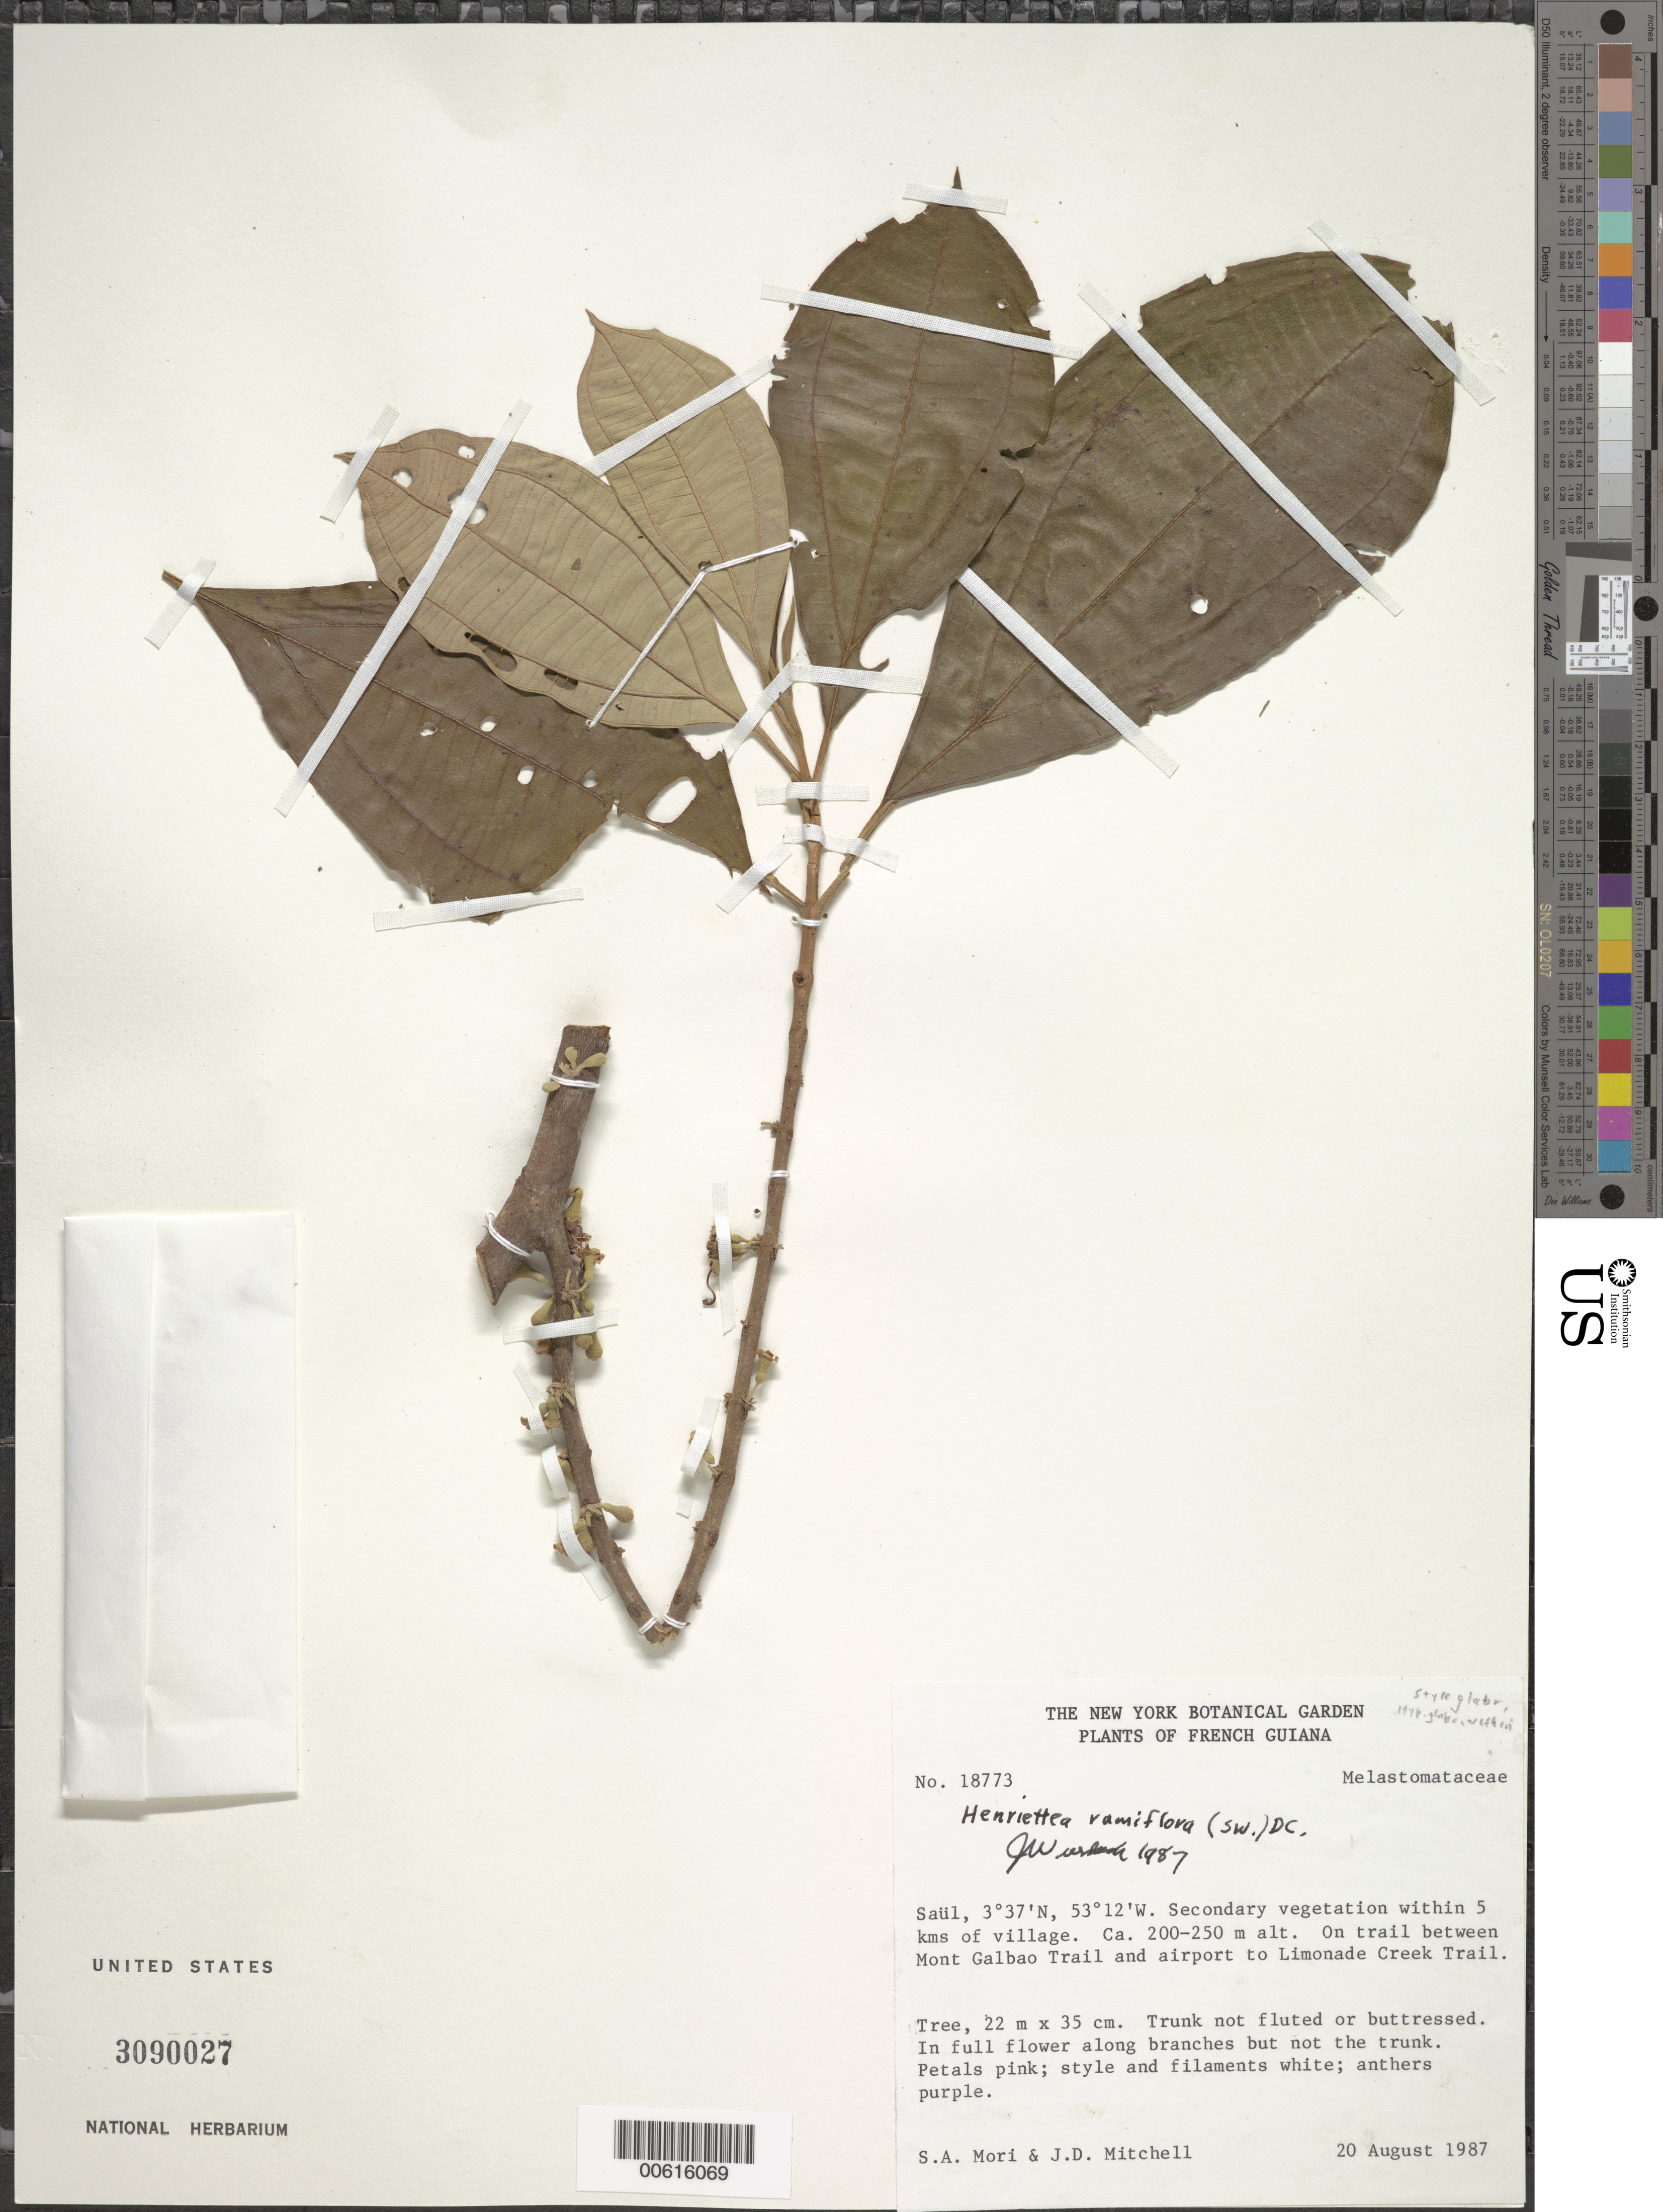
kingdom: Plantae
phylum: Tracheophyta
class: Magnoliopsida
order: Myrtales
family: Melastomataceae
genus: Henriettea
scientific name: Henriettea ramiflora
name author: (Sw.) DC.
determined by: Wurdack, John J., (US), US (UNITED STATES)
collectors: S. Mori & J. D. Mitchell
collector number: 18773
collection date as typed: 20-Aug-87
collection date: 1987-08-20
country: French Guiana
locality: Saül, trail betw. Mt. Galbao Trail & airport to Limonade Creek Trail; within 5 km of village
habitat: Secondary vegetation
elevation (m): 200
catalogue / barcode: US 3090027